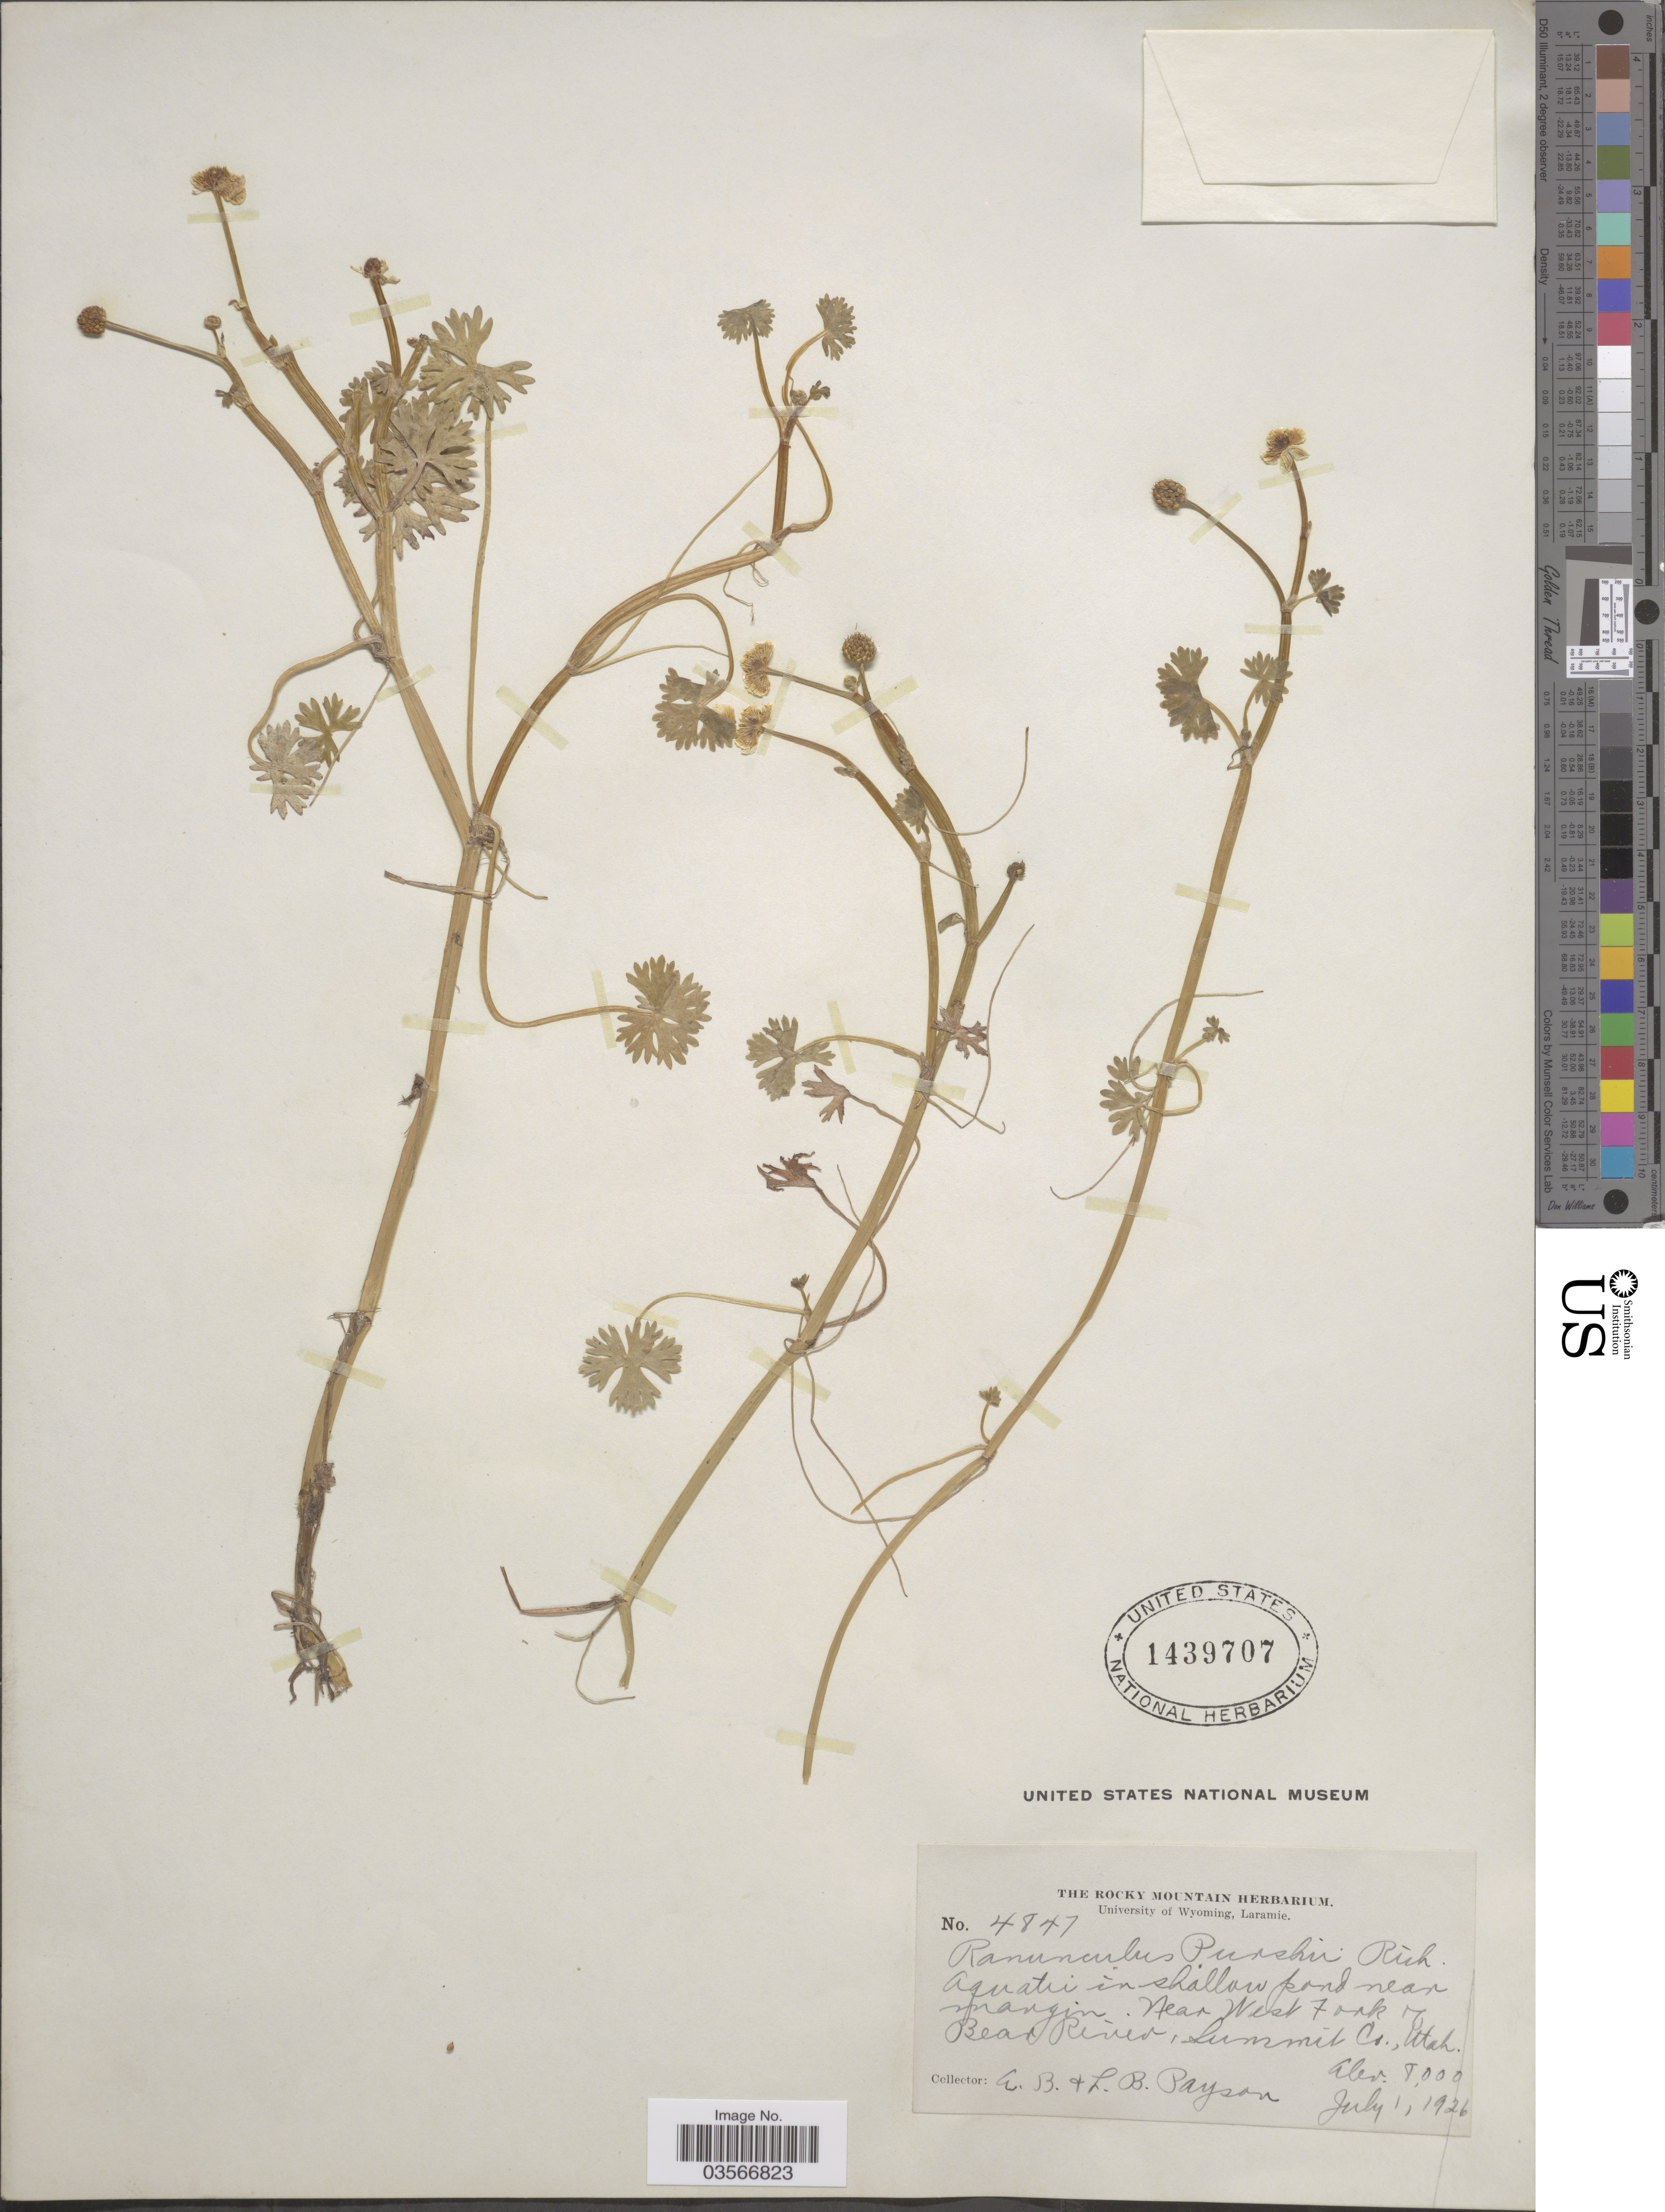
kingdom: Plantae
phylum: Tracheophyta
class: Magnoliopsida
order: Ranunculales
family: Ranunculaceae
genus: Ranunculus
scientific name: Ranunculus gmelinii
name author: DC.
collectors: E. B. Payson & L. Payson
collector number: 4847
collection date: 1926-07-01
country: United States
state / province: Utah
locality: Near West Fork of Bear River, Summit Co.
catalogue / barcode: US 1439707